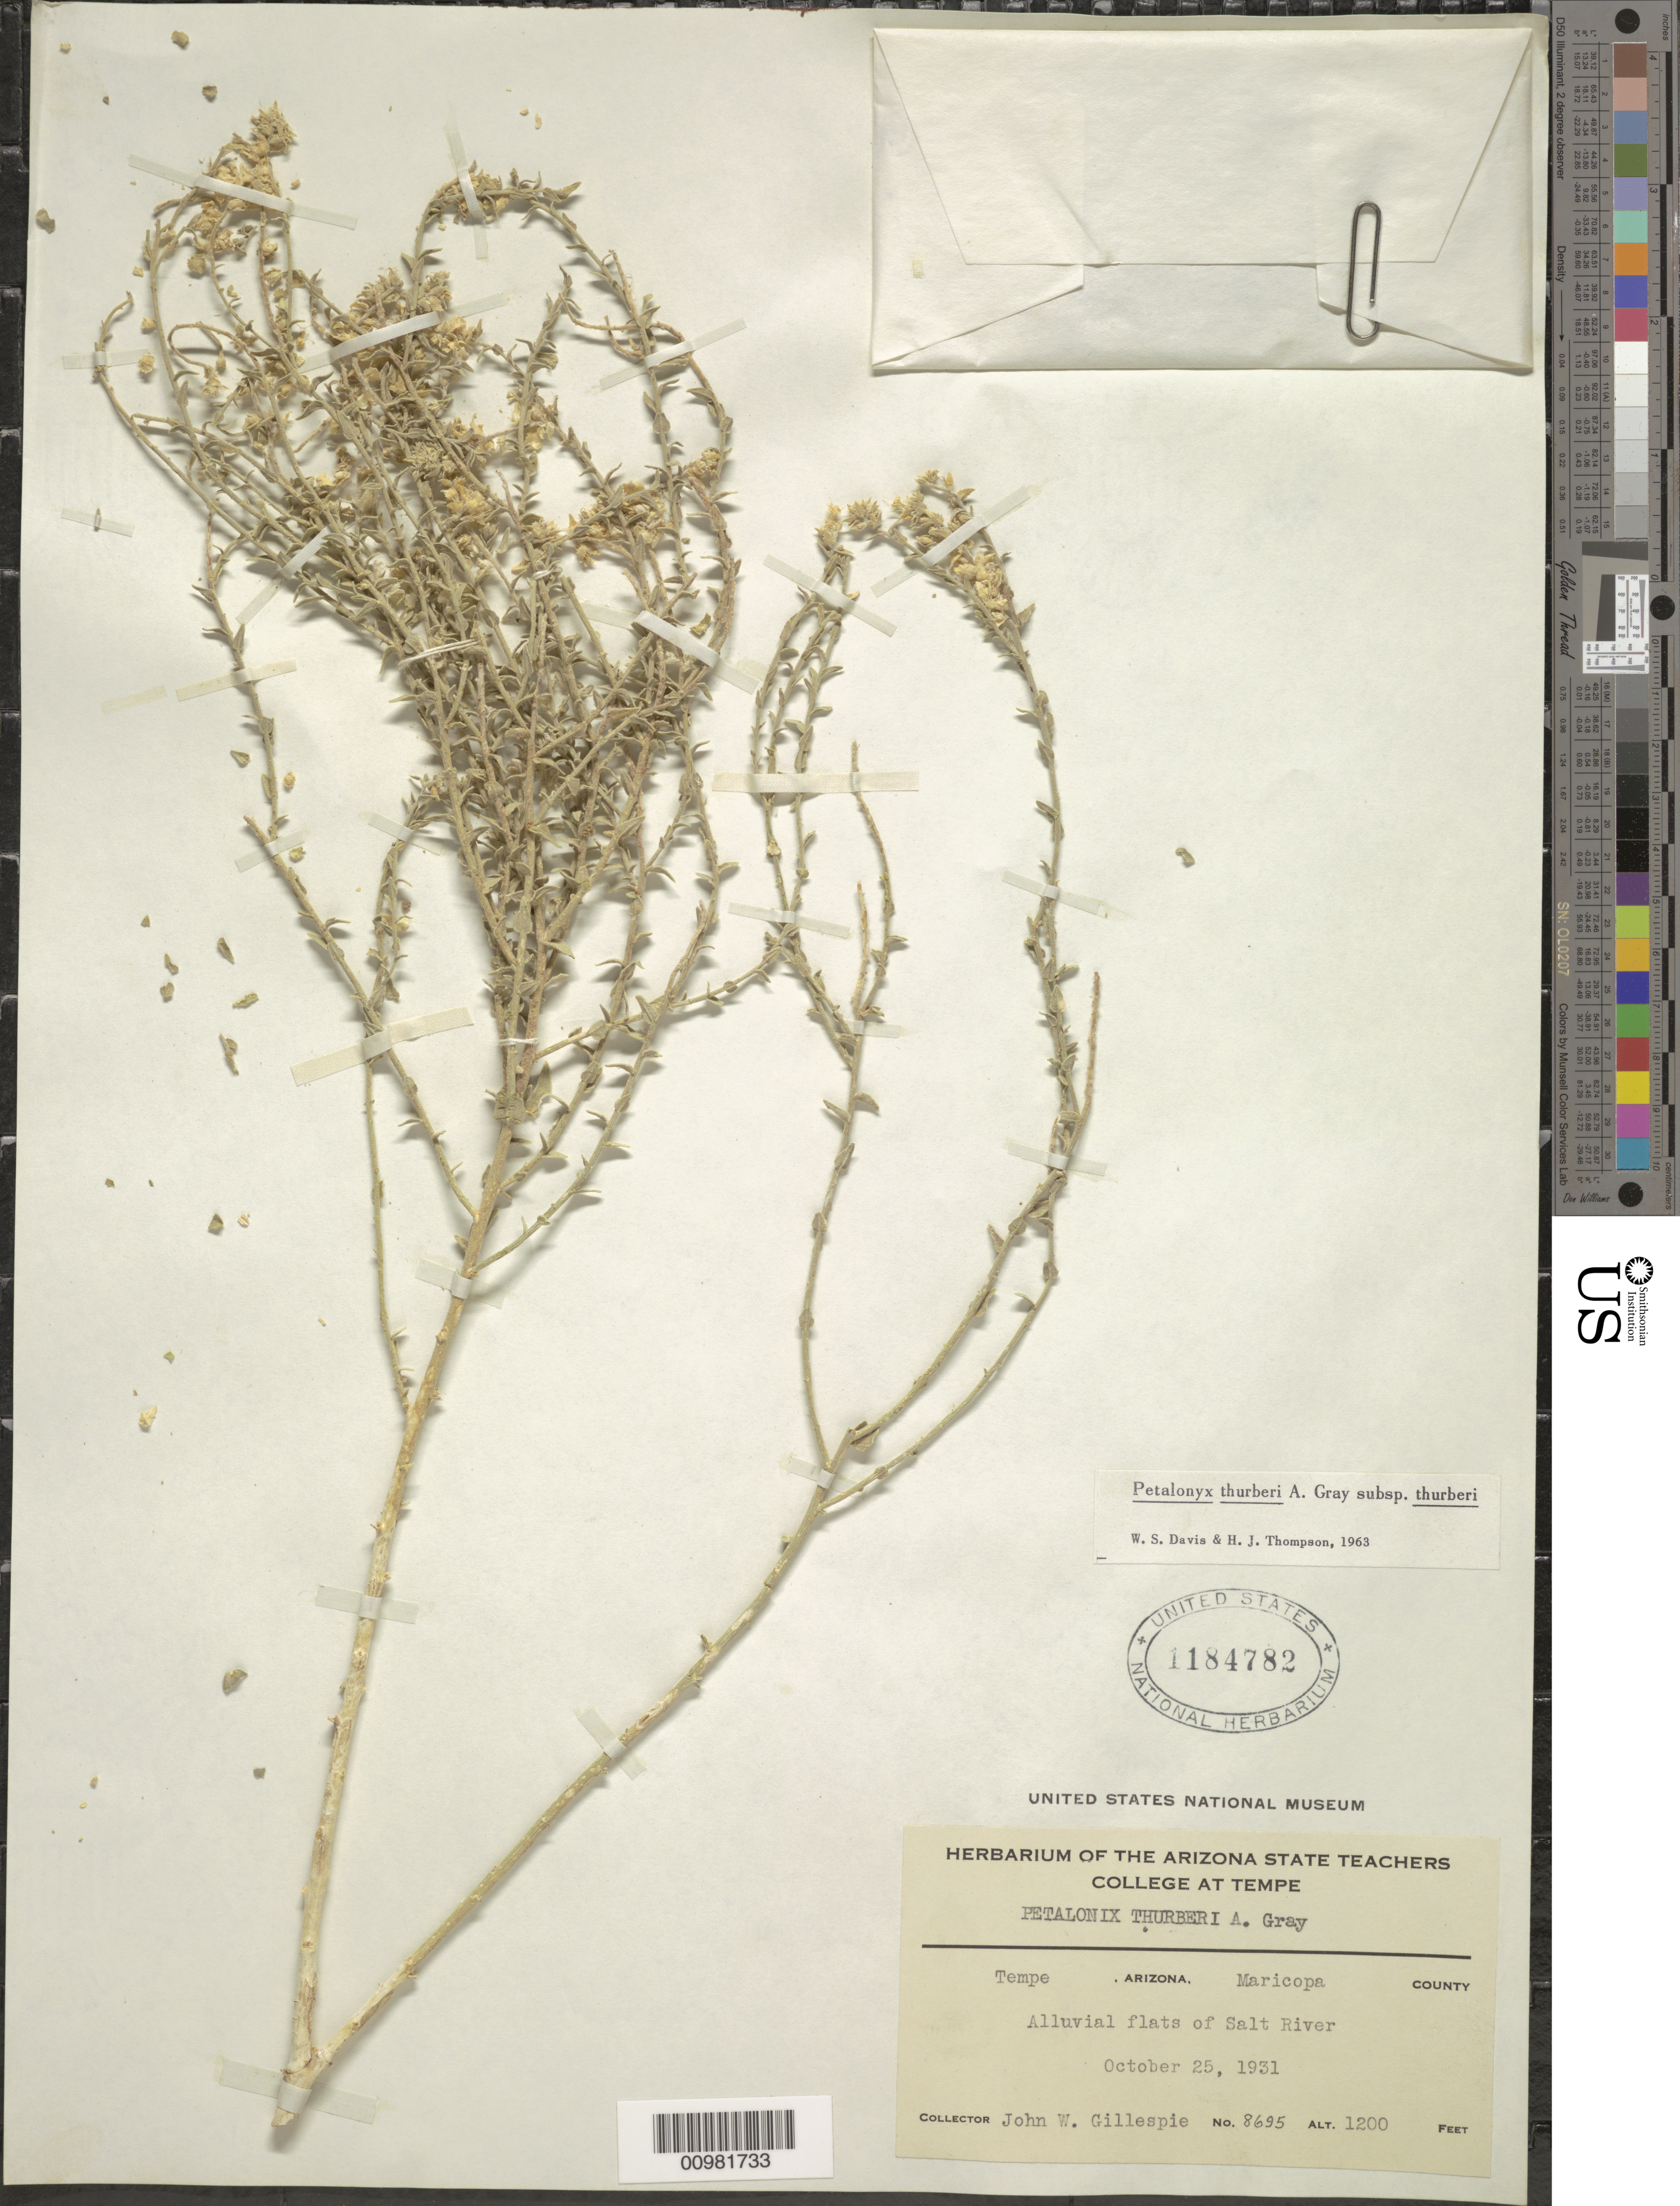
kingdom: Plantae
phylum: Tracheophyta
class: Magnoliopsida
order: Cornales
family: Loasaceae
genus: Petalonyx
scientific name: Petalonyx thurberi subsp. thurberi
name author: A. Gray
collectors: J. W. Gillespie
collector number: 8695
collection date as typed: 25 Oct 1931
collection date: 1931-10-25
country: United States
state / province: Arizona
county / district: Maricopa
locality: Tempe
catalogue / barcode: US 1184782